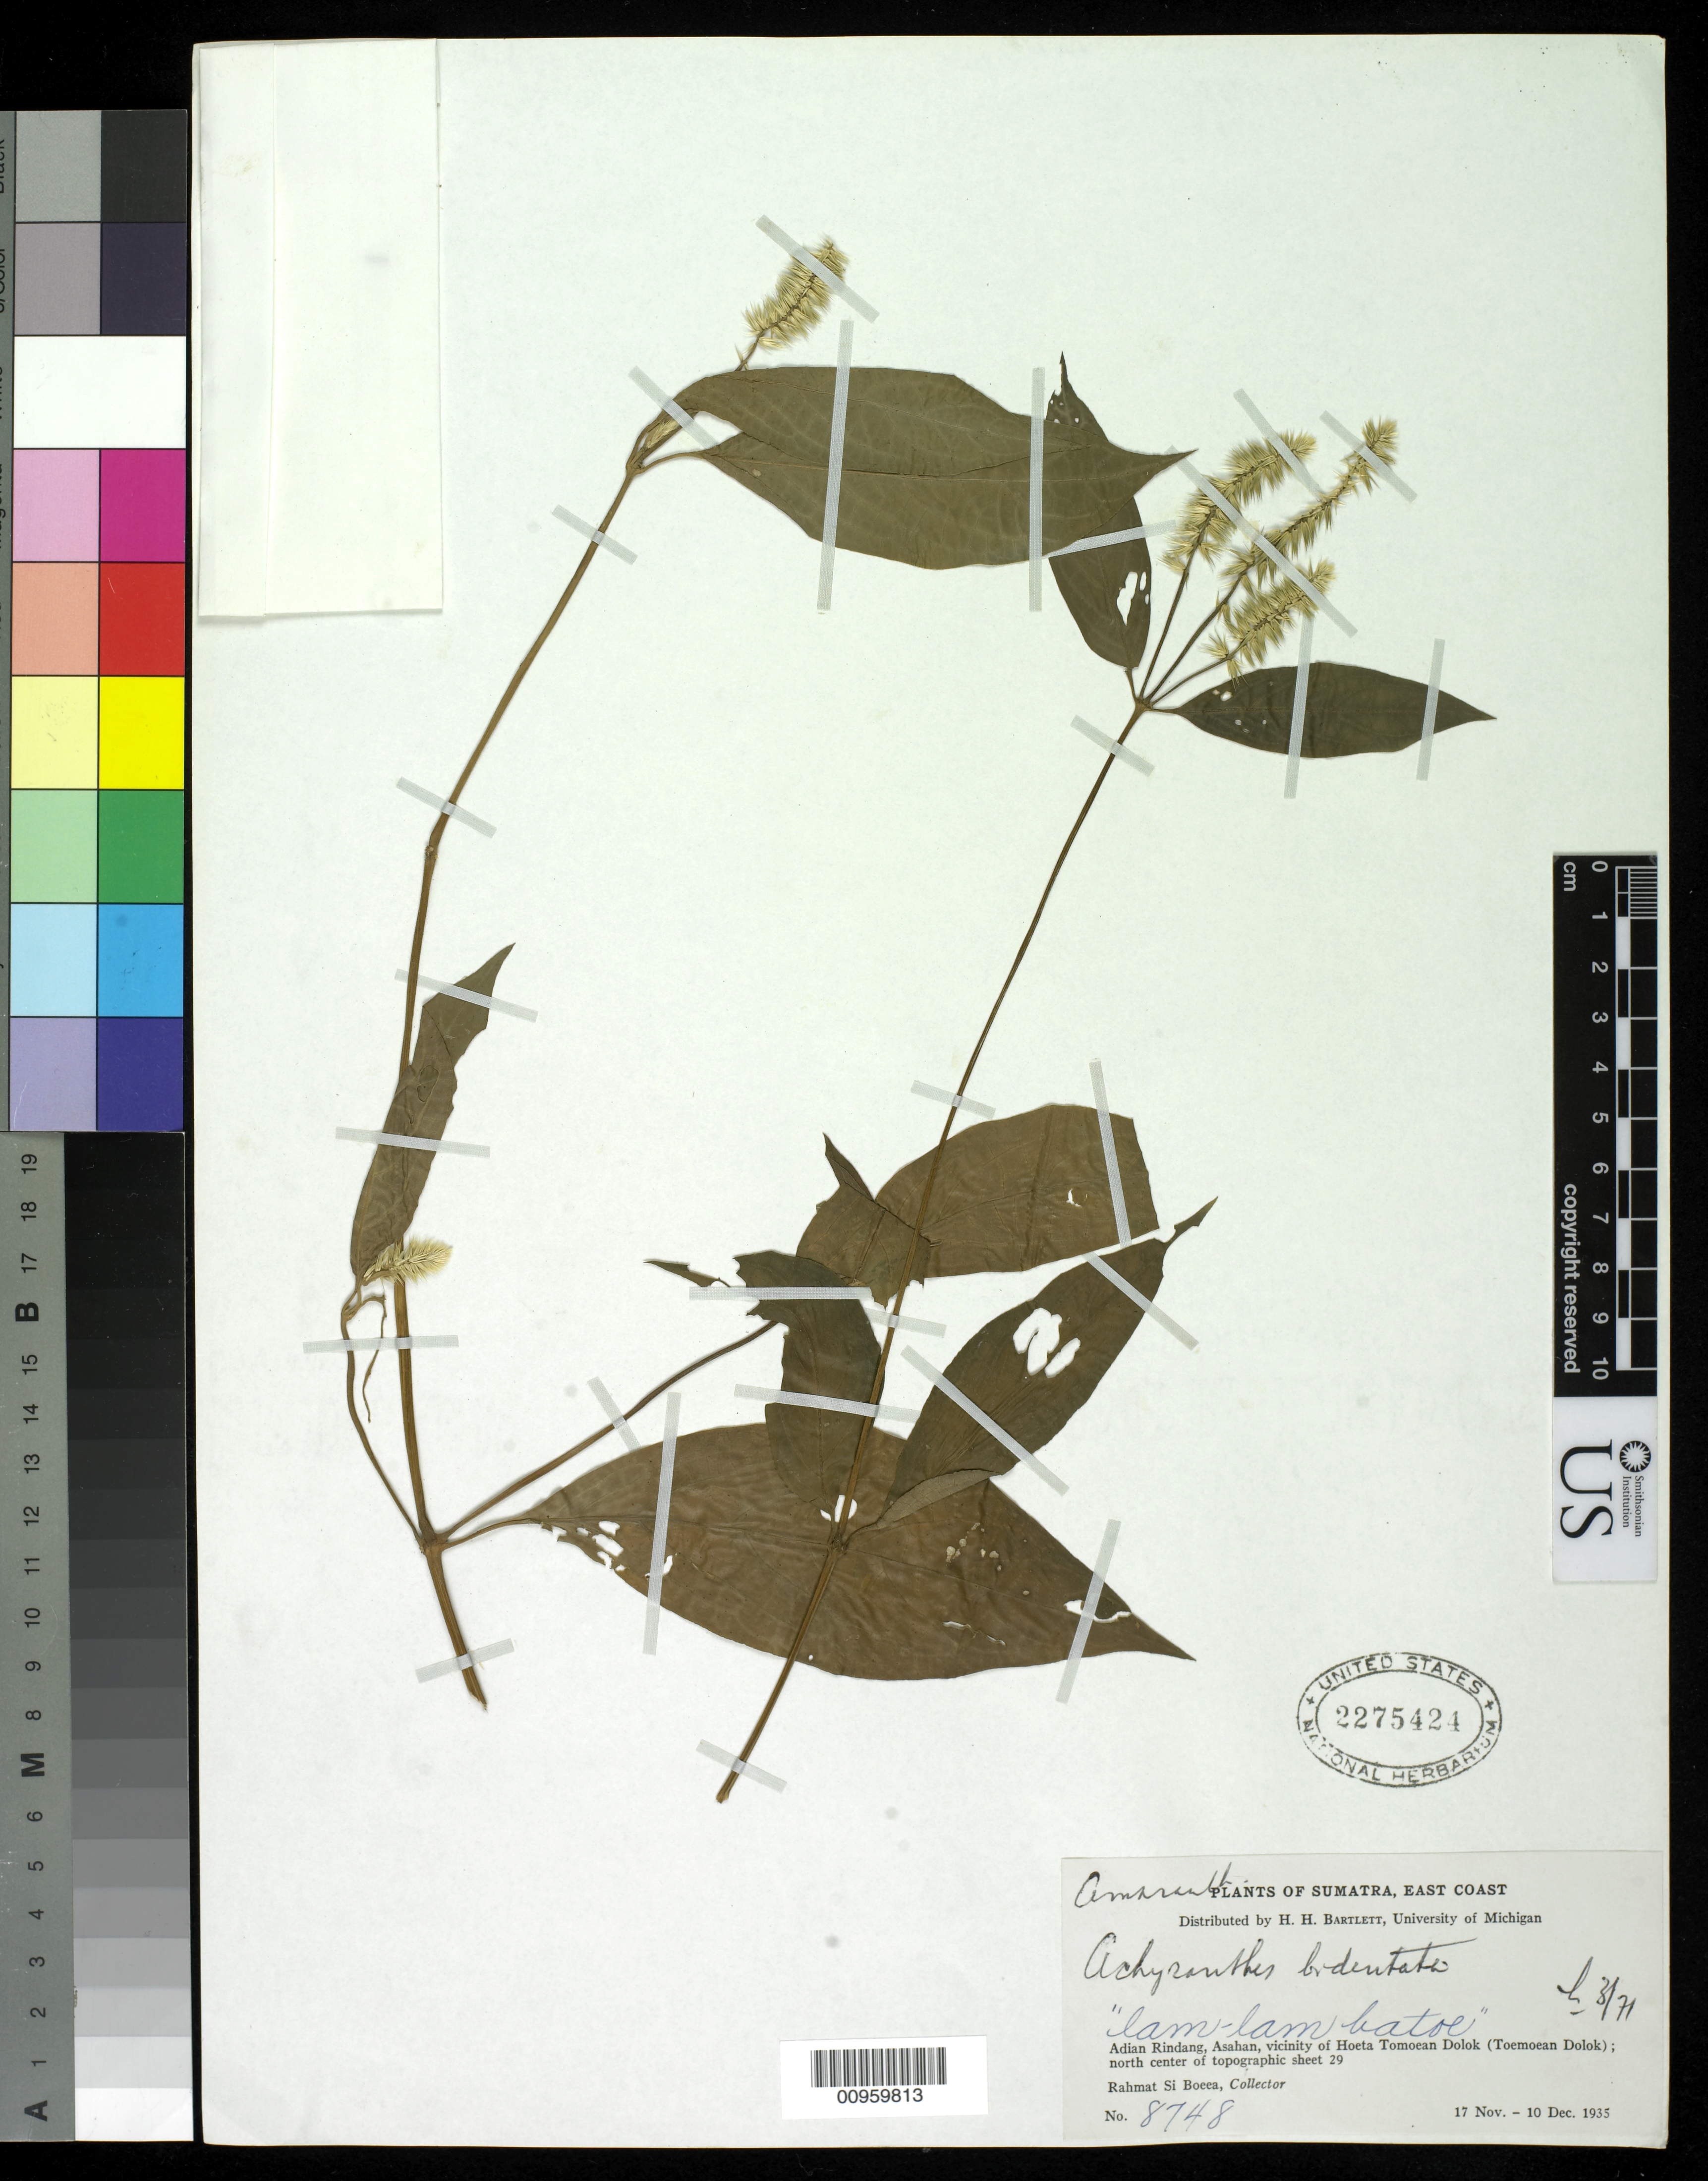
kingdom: Plantae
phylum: Tracheophyta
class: Magnoliopsida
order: Caryophyllales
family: Amaranthaceae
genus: Achyranthes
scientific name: Achyranthes bidentata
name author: Blume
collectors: Rahmat Si Boeea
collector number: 8748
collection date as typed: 03 Nov 1935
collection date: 1935-11-03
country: Indonesia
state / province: Sumatra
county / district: Aceh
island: Sumatra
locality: Adian Rindang, Asahan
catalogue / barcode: US 2275424